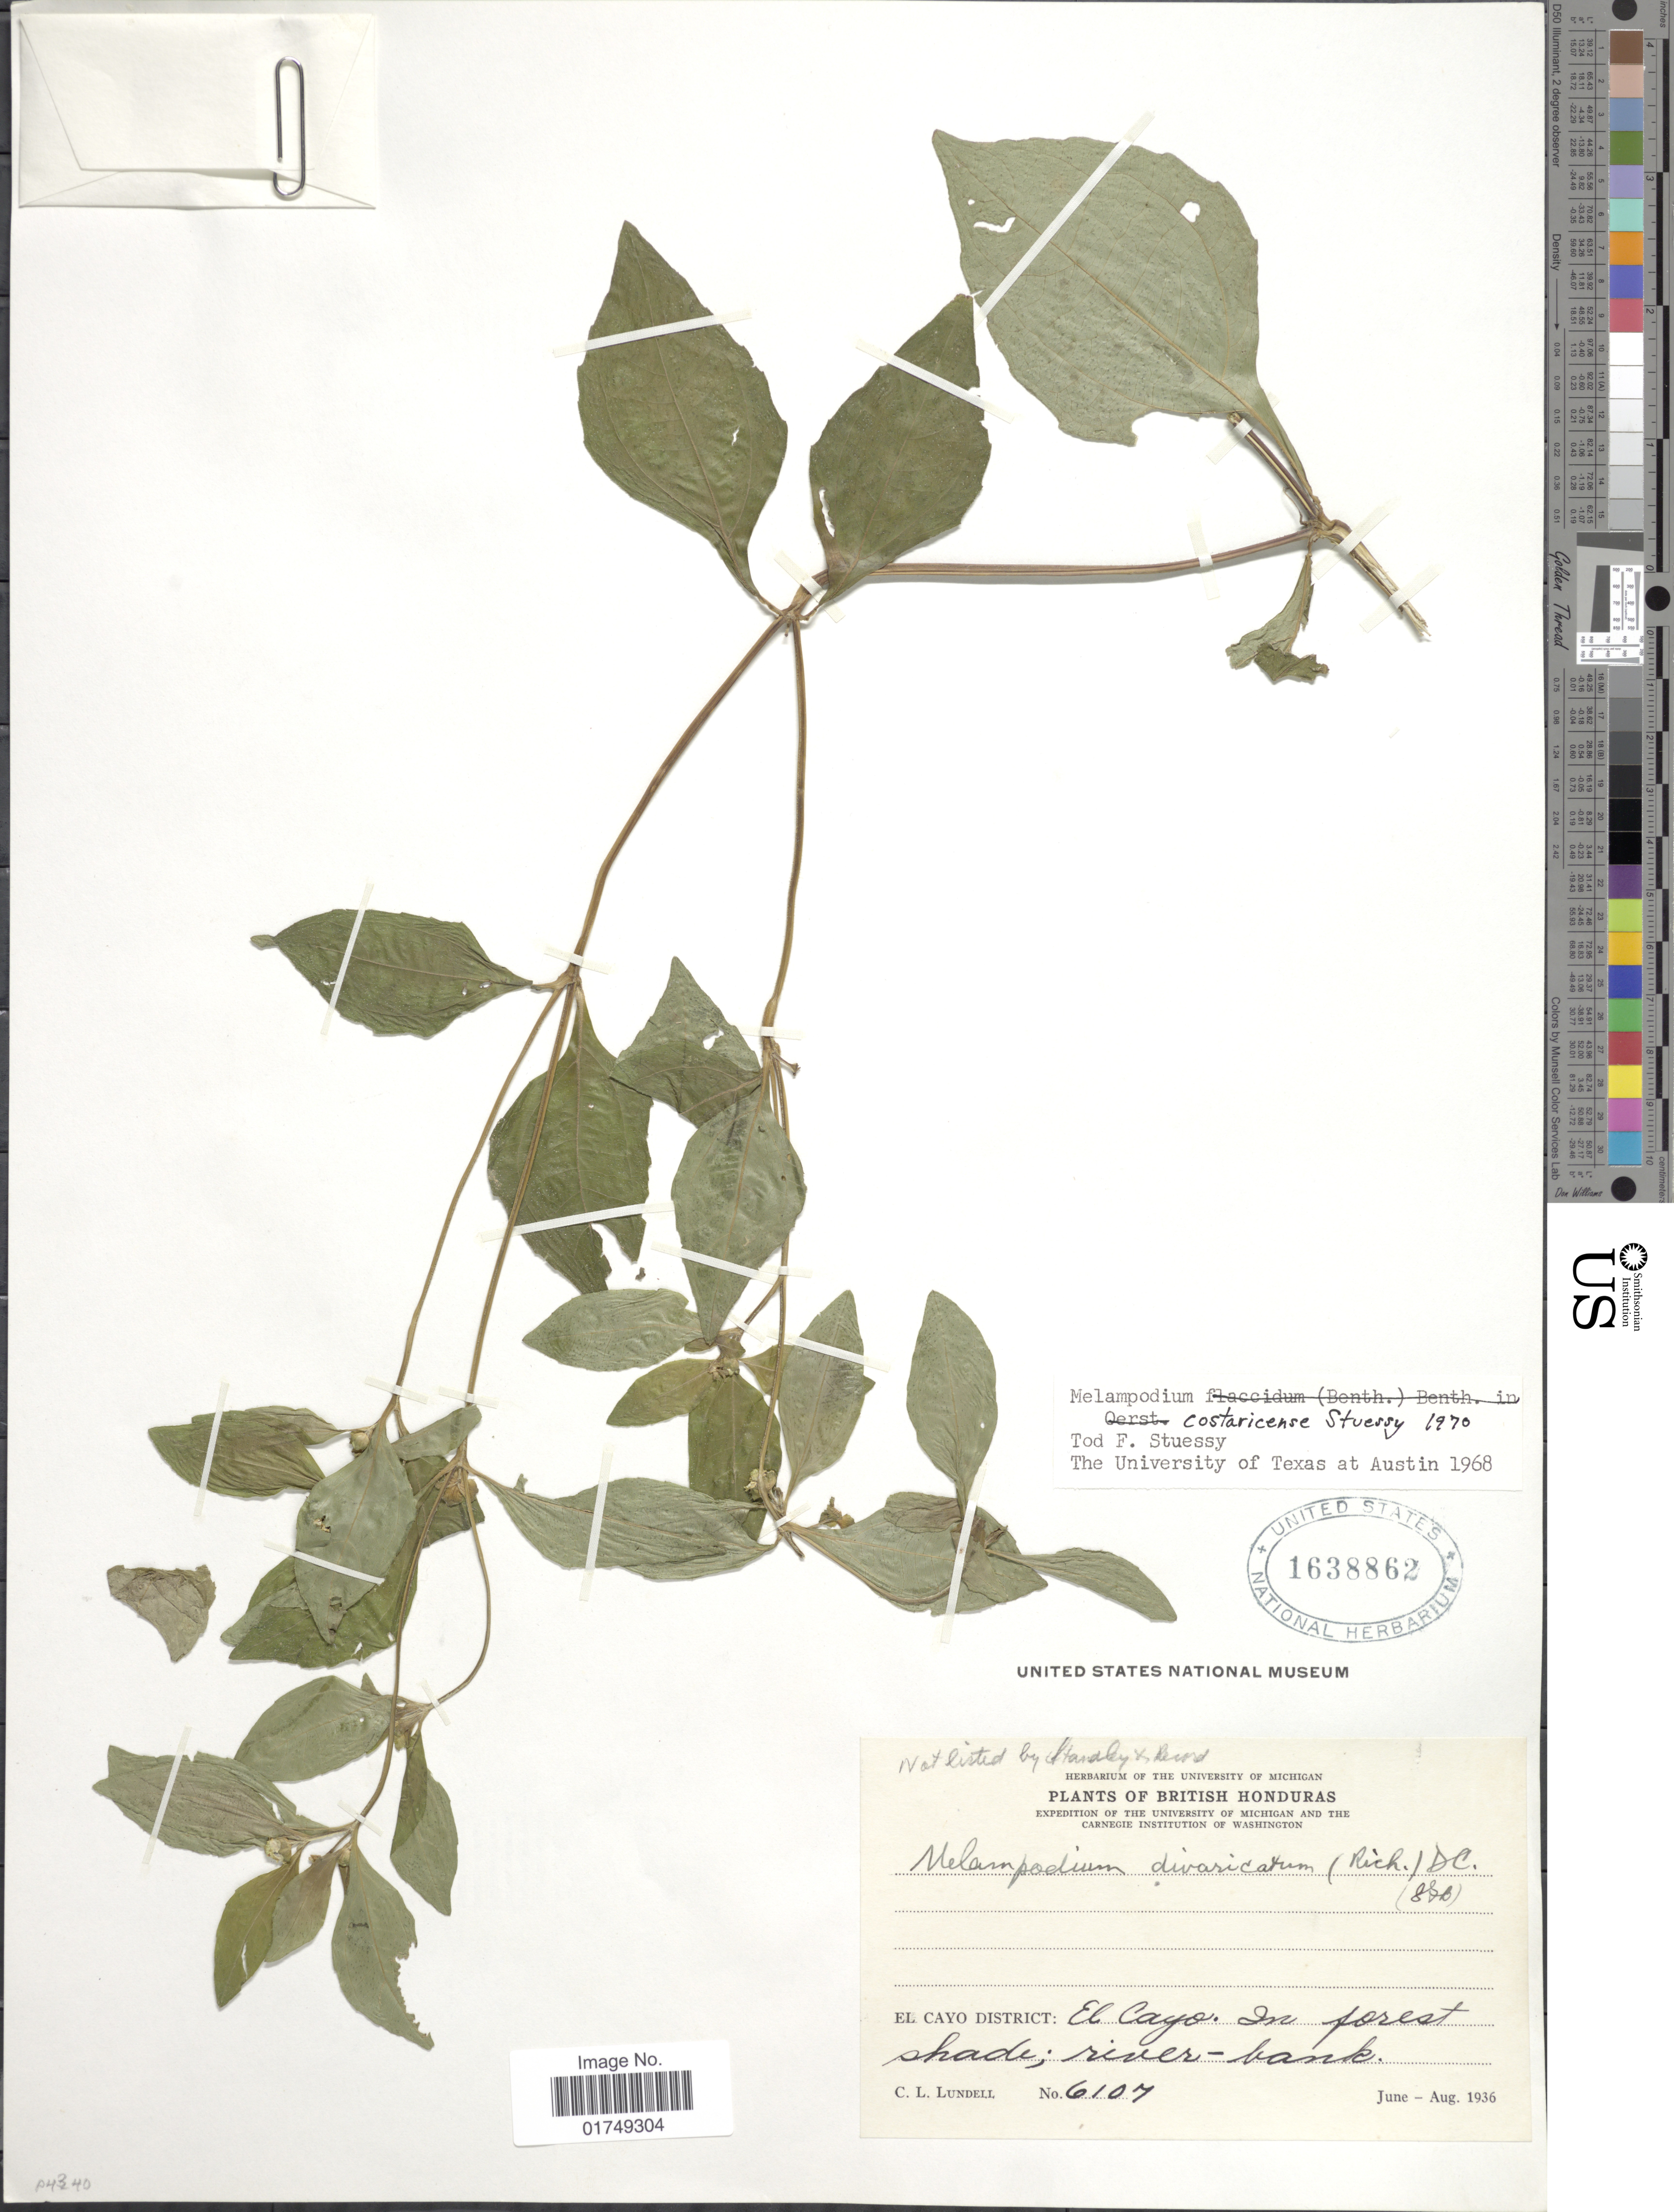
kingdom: Plantae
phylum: Tracheophyta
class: Magnoliopsida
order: Asterales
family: Asteraceae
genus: Melampodium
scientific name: Melampodium costaricense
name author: Stuessy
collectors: C. L. Lundell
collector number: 6107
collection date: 1936-06/1936-08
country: Belize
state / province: Cayo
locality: British Honduras, El Cayo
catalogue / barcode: US 1638862